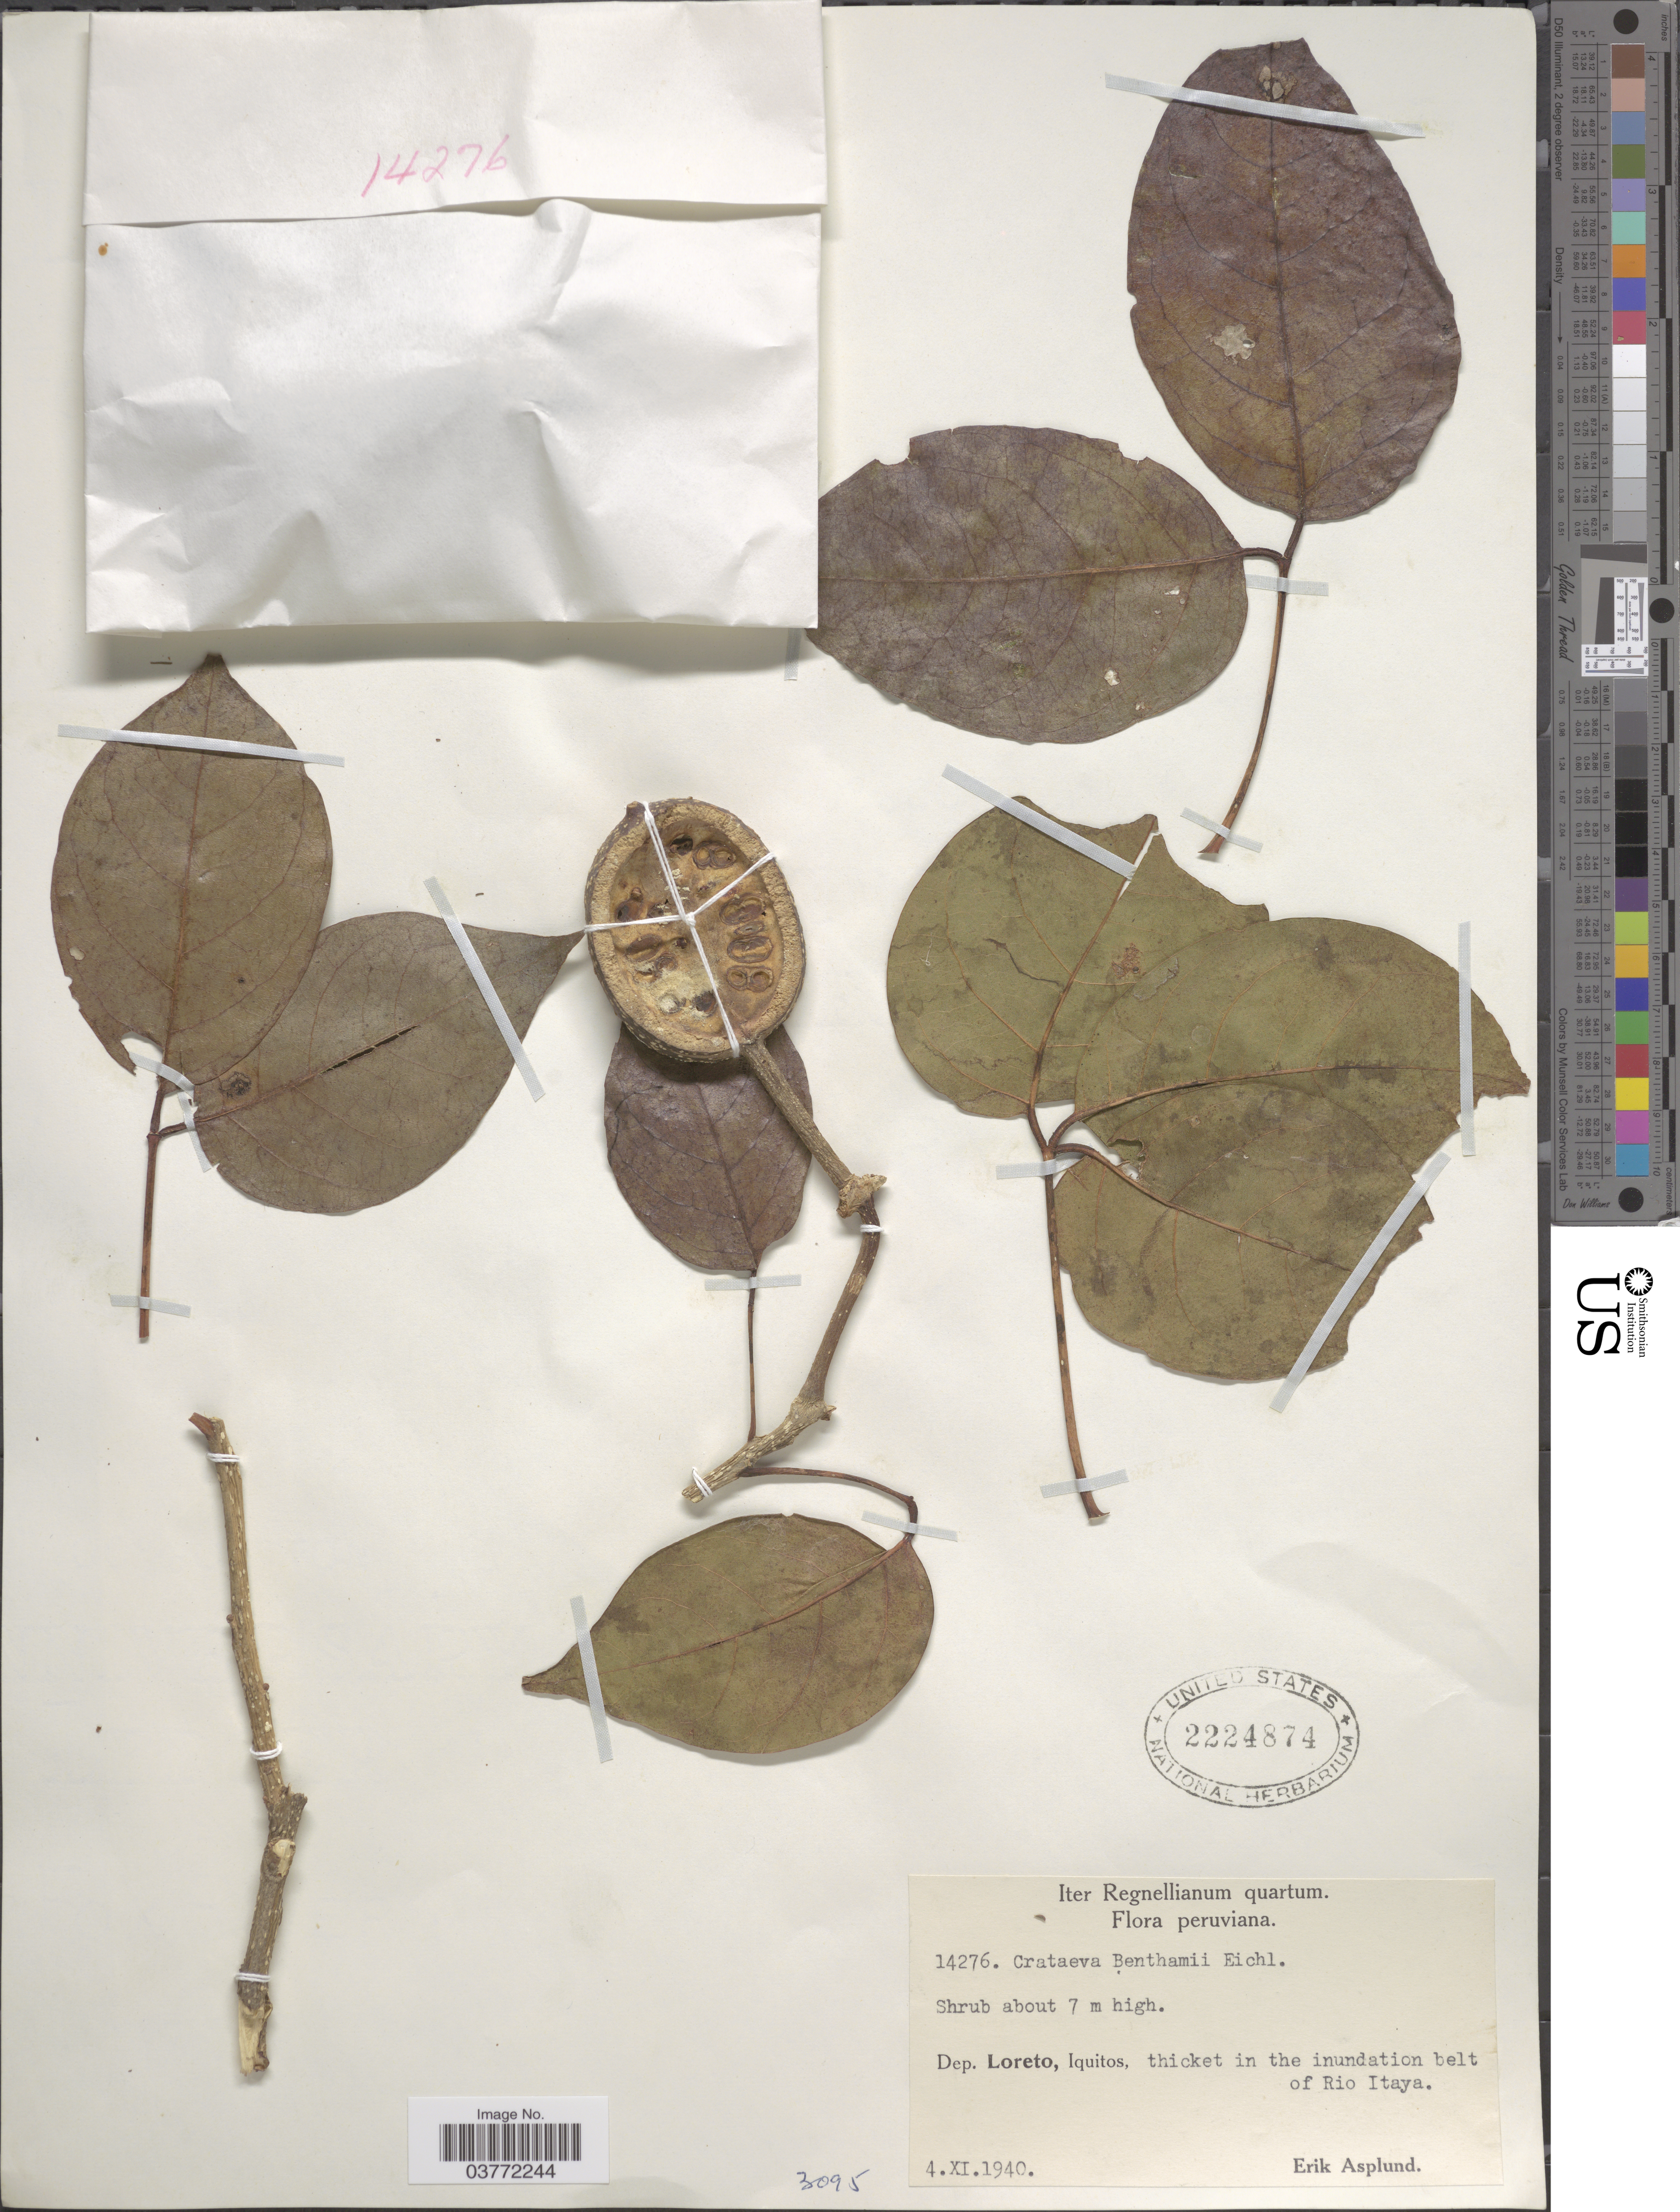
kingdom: Plantae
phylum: Tracheophyta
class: Magnoliopsida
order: Brassicales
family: Capparaceae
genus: Crateva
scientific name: Crateva benthamii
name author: Eichler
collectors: E. Asplund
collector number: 14276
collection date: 1940-11-04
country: Peru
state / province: Loreto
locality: Iquitos, thicket in the inundation belt of Rio Itaya.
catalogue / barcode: US 2224874